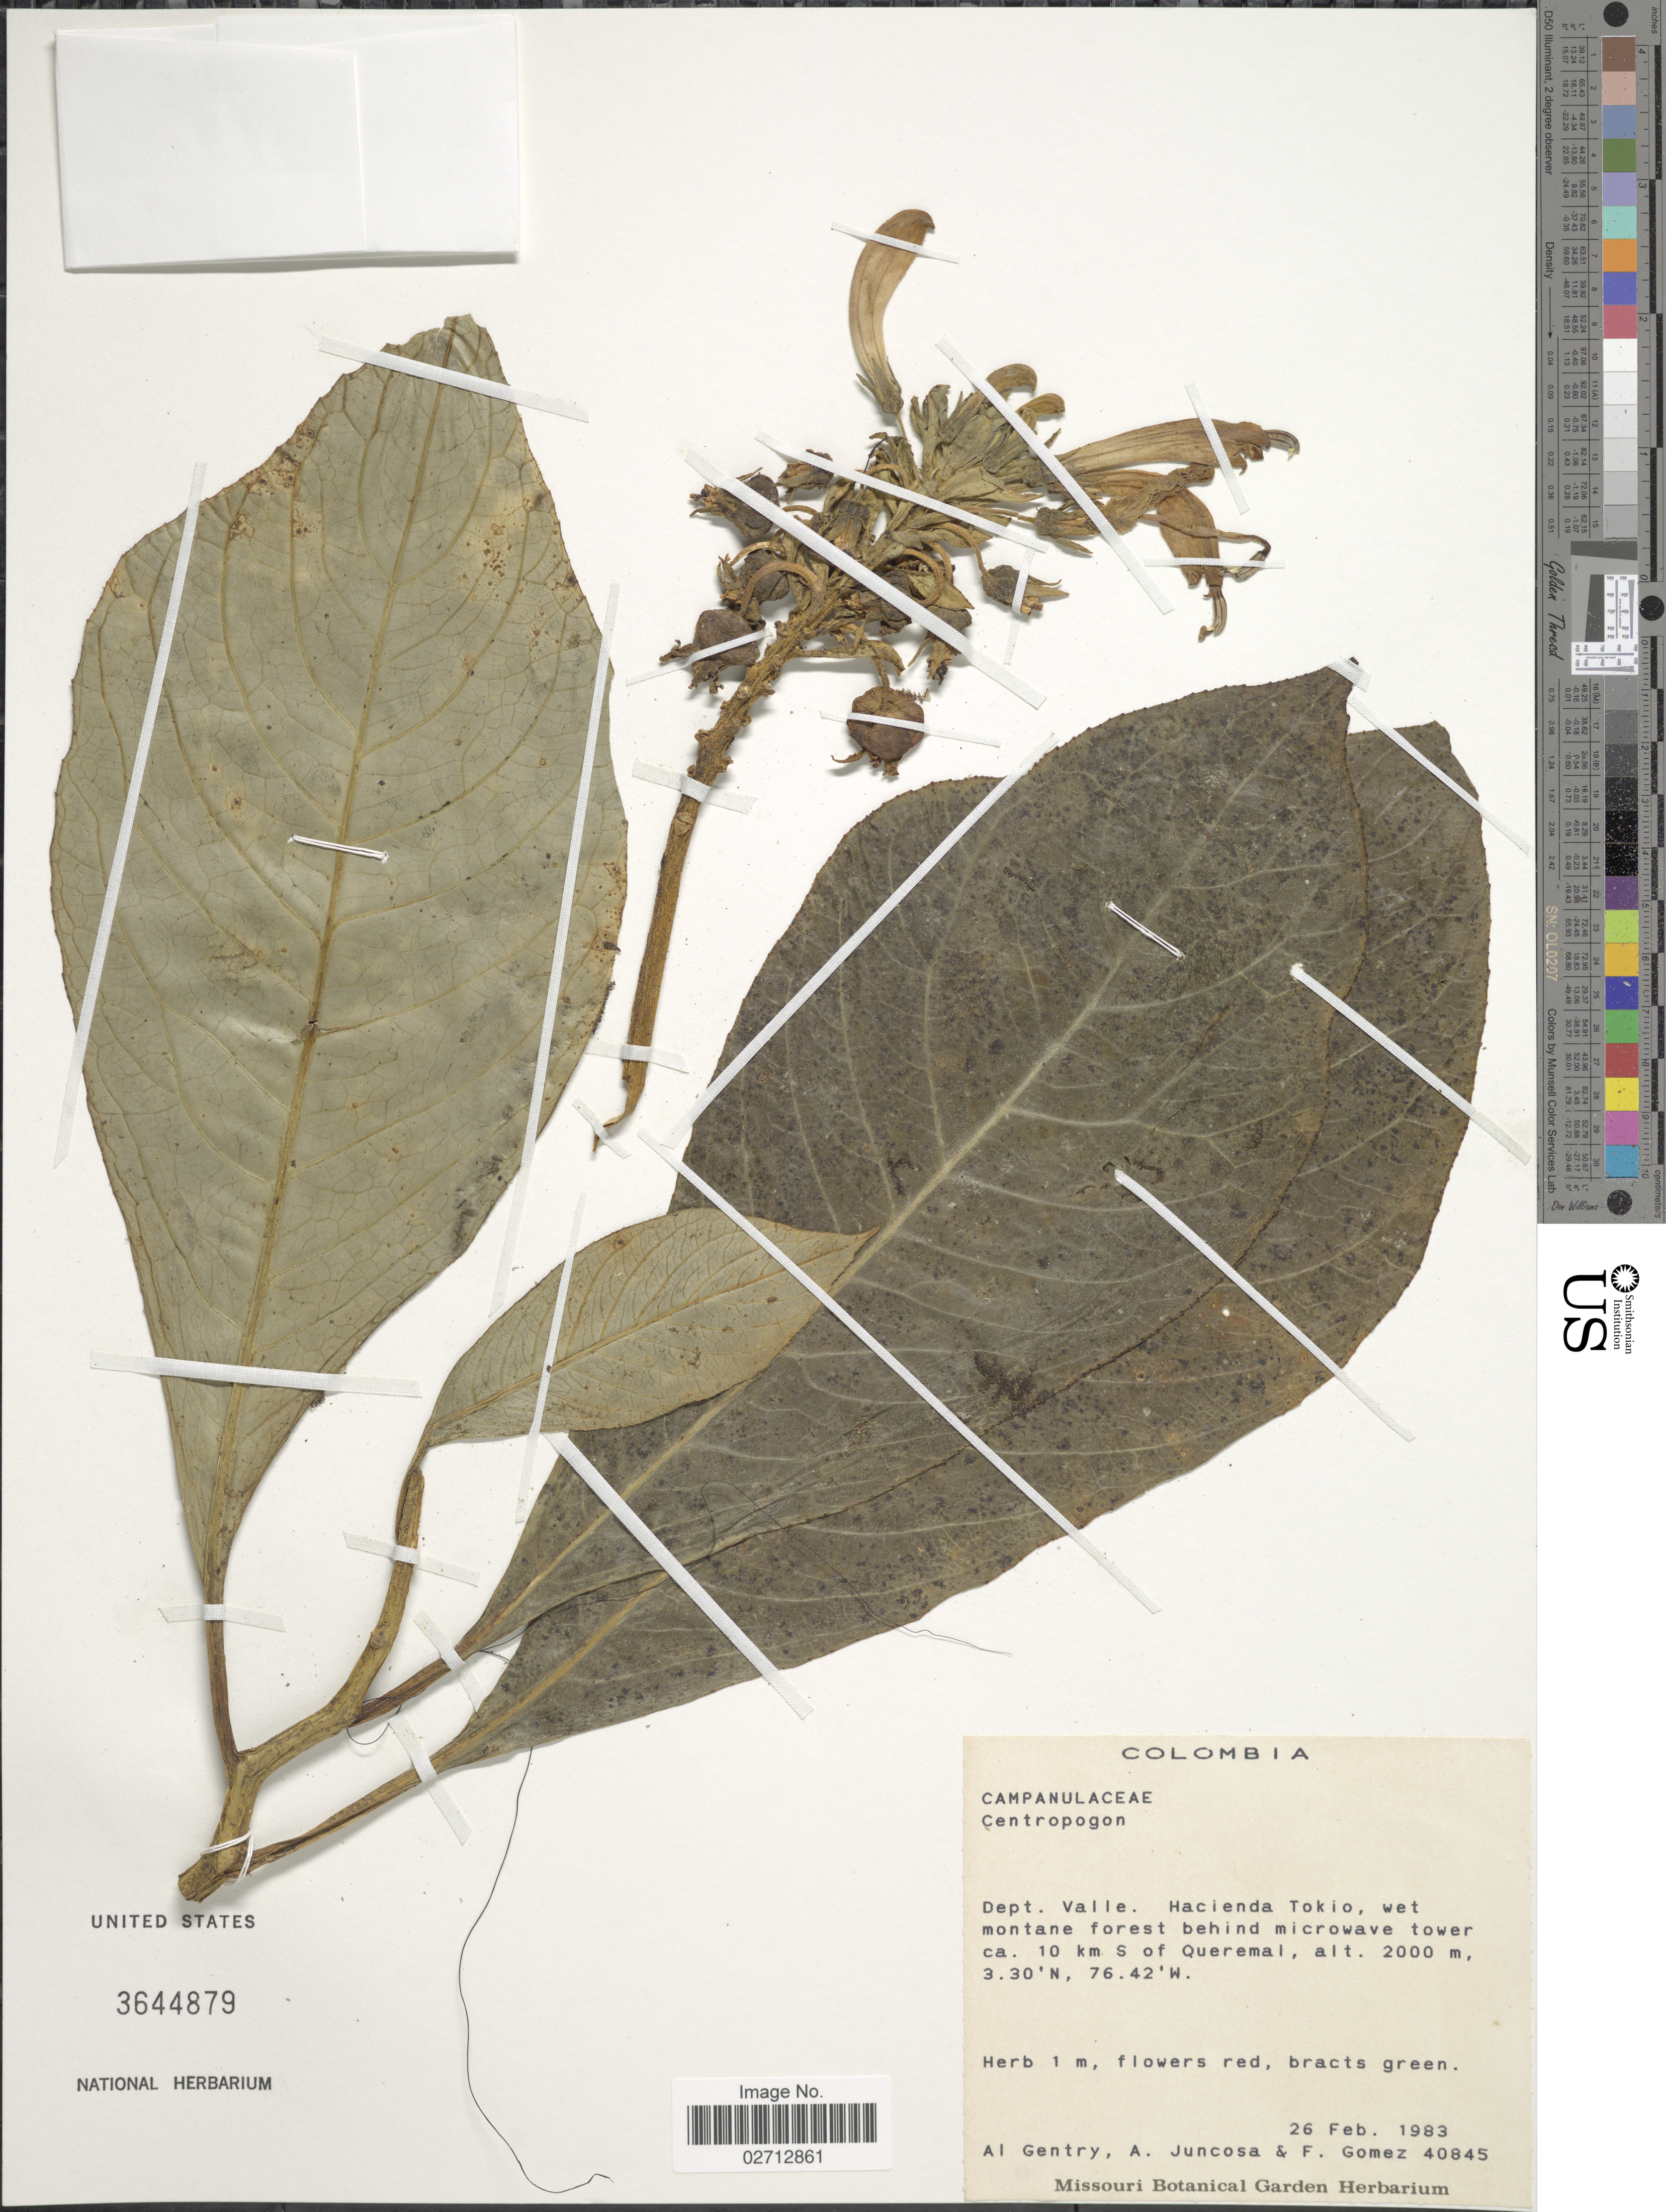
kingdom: Plantae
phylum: Tracheophyta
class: Magnoliopsida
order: Asterales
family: Campanulaceae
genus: Centropogon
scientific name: Centropogon sp.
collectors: A. H. Gentry, A. Juncosa & F. Gomez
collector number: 40845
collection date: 1983-02-26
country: Colombia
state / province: Valle del Cauca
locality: Dept. Valle. Hacienda Tokio, behind microwave tower, ca. 10 km S of Queremal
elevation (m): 2000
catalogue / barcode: US 3644879